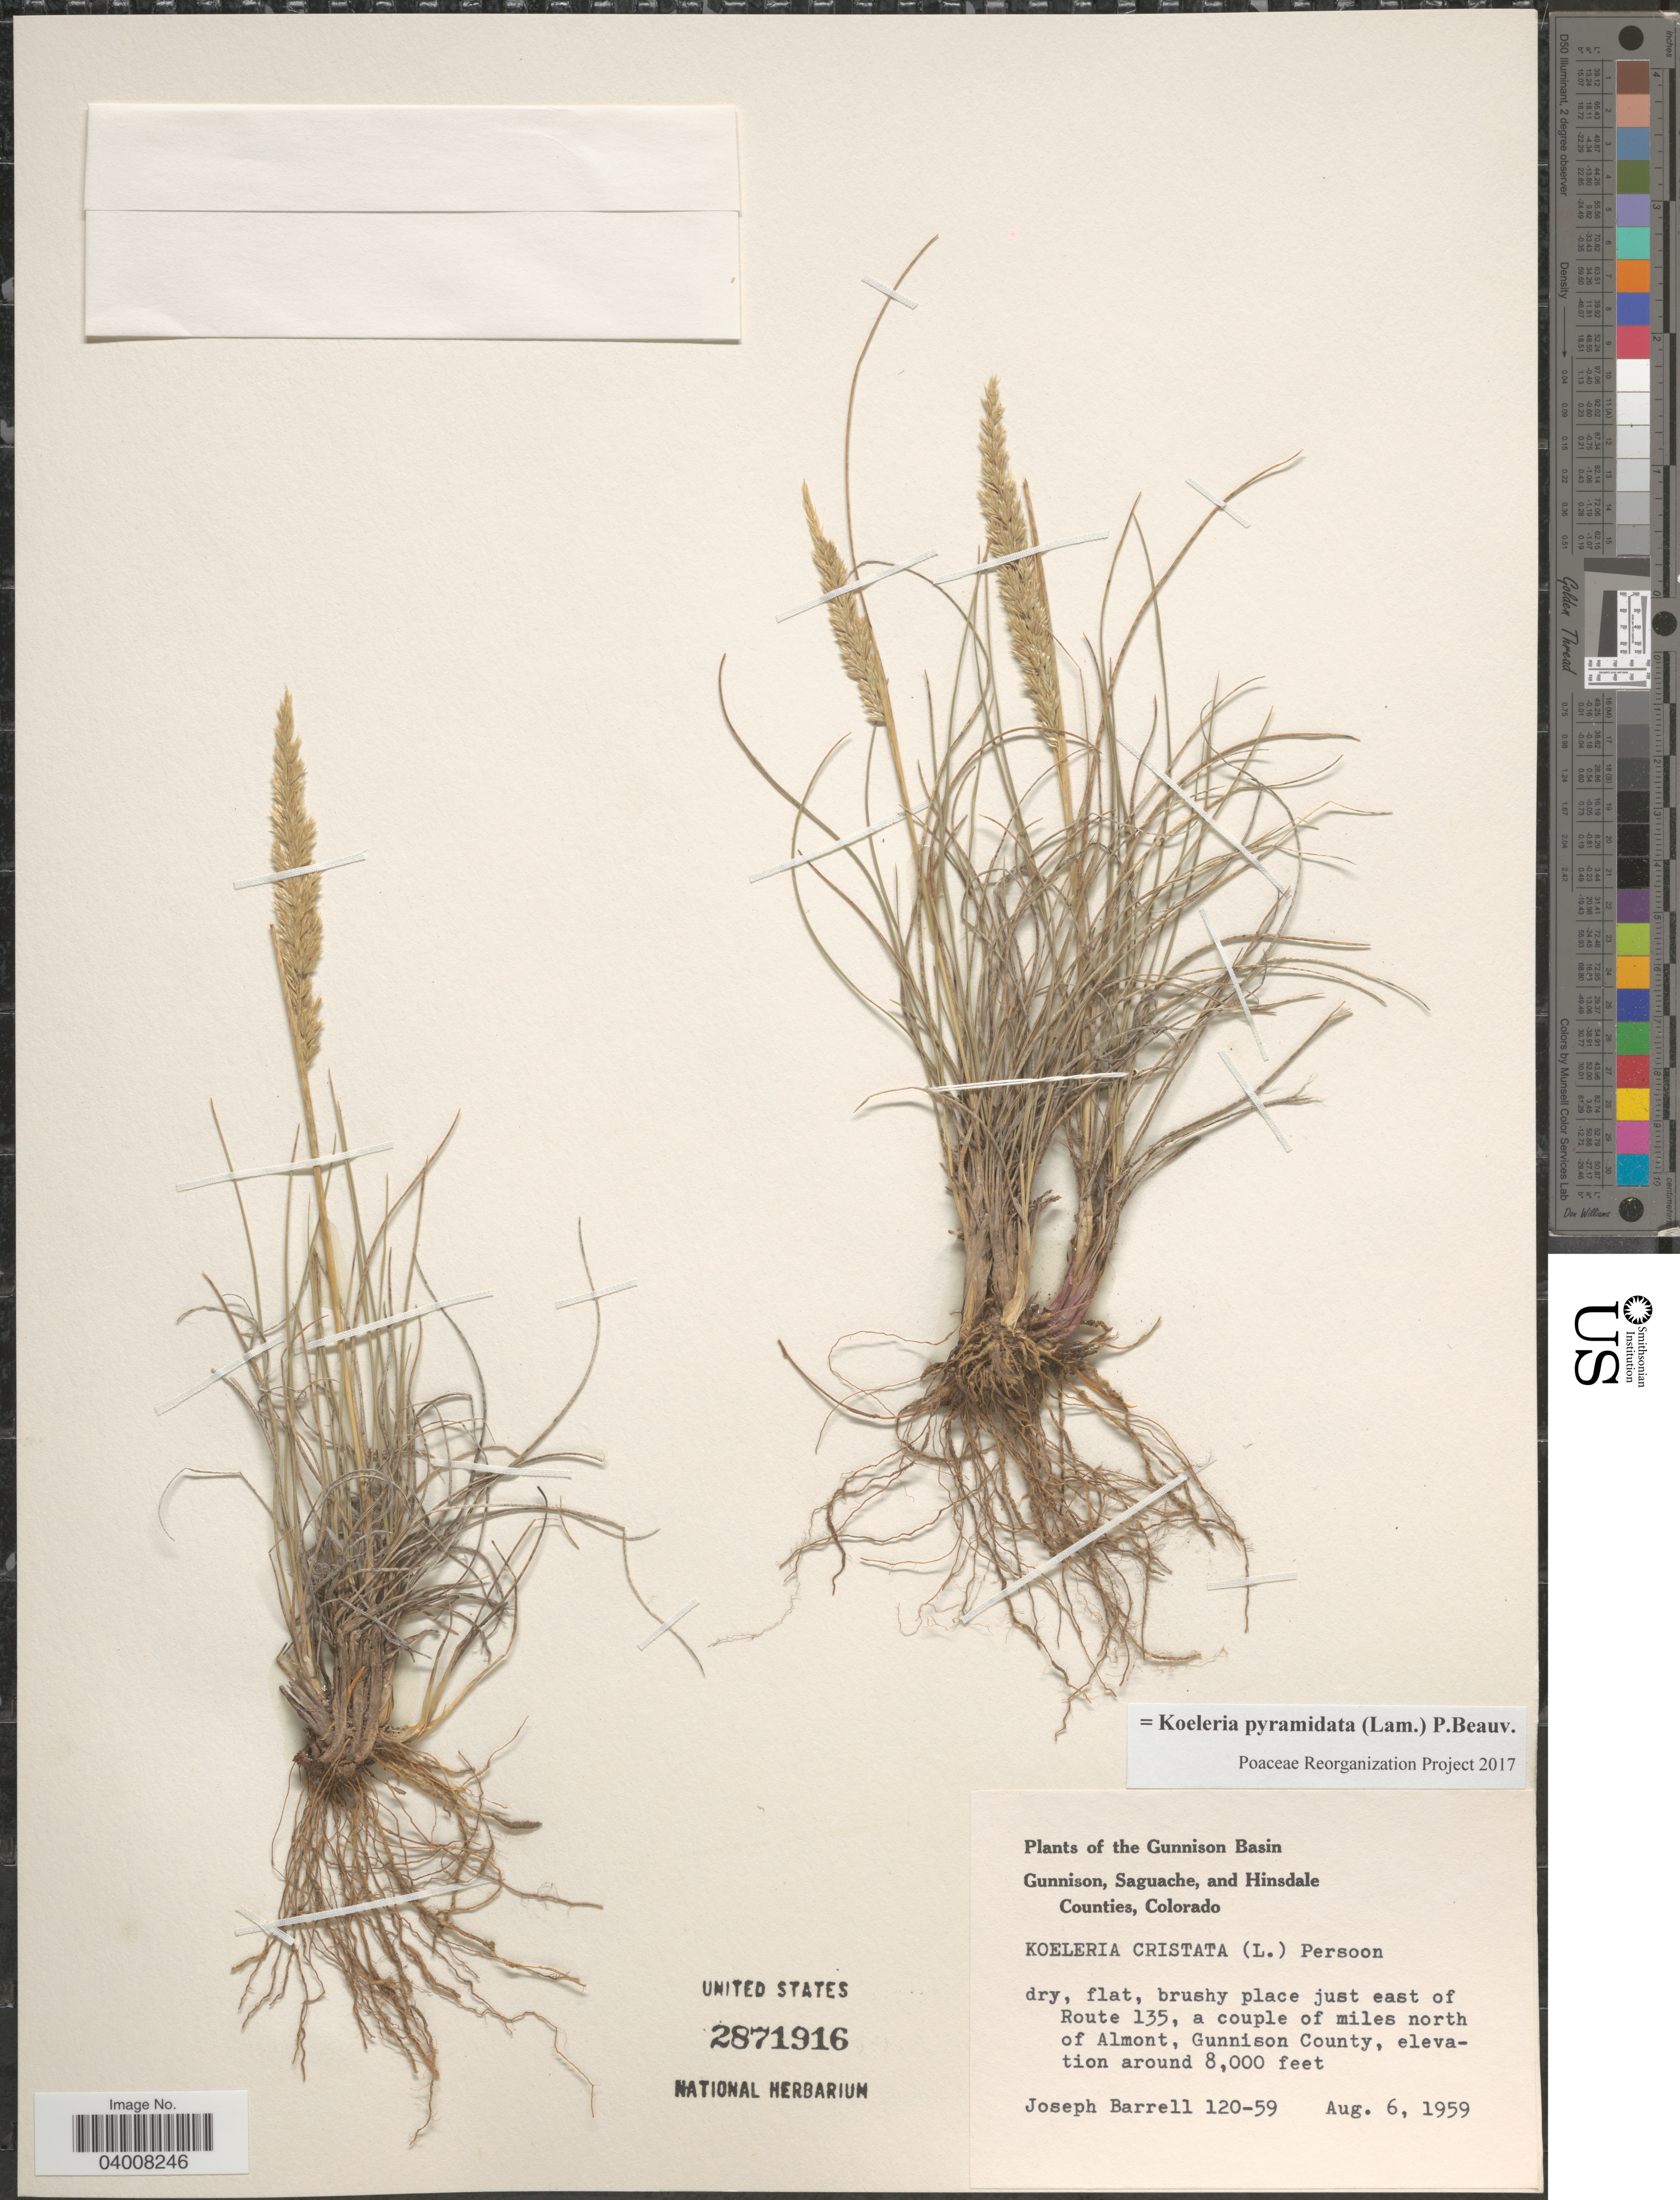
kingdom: Plantae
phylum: Tracheophyta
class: Liliopsida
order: Poales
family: Poaceae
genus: Koeleria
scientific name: Koeleria pyramidata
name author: (Lam.) P. Beauv.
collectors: J. Barrell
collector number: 120-59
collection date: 1959-08-06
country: United States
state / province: Colorado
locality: The Gunnison Basin. Brushy place just east of Route 135, a couple of miles north of Almont, Gunnison County.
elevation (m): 2438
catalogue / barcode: US 2871916